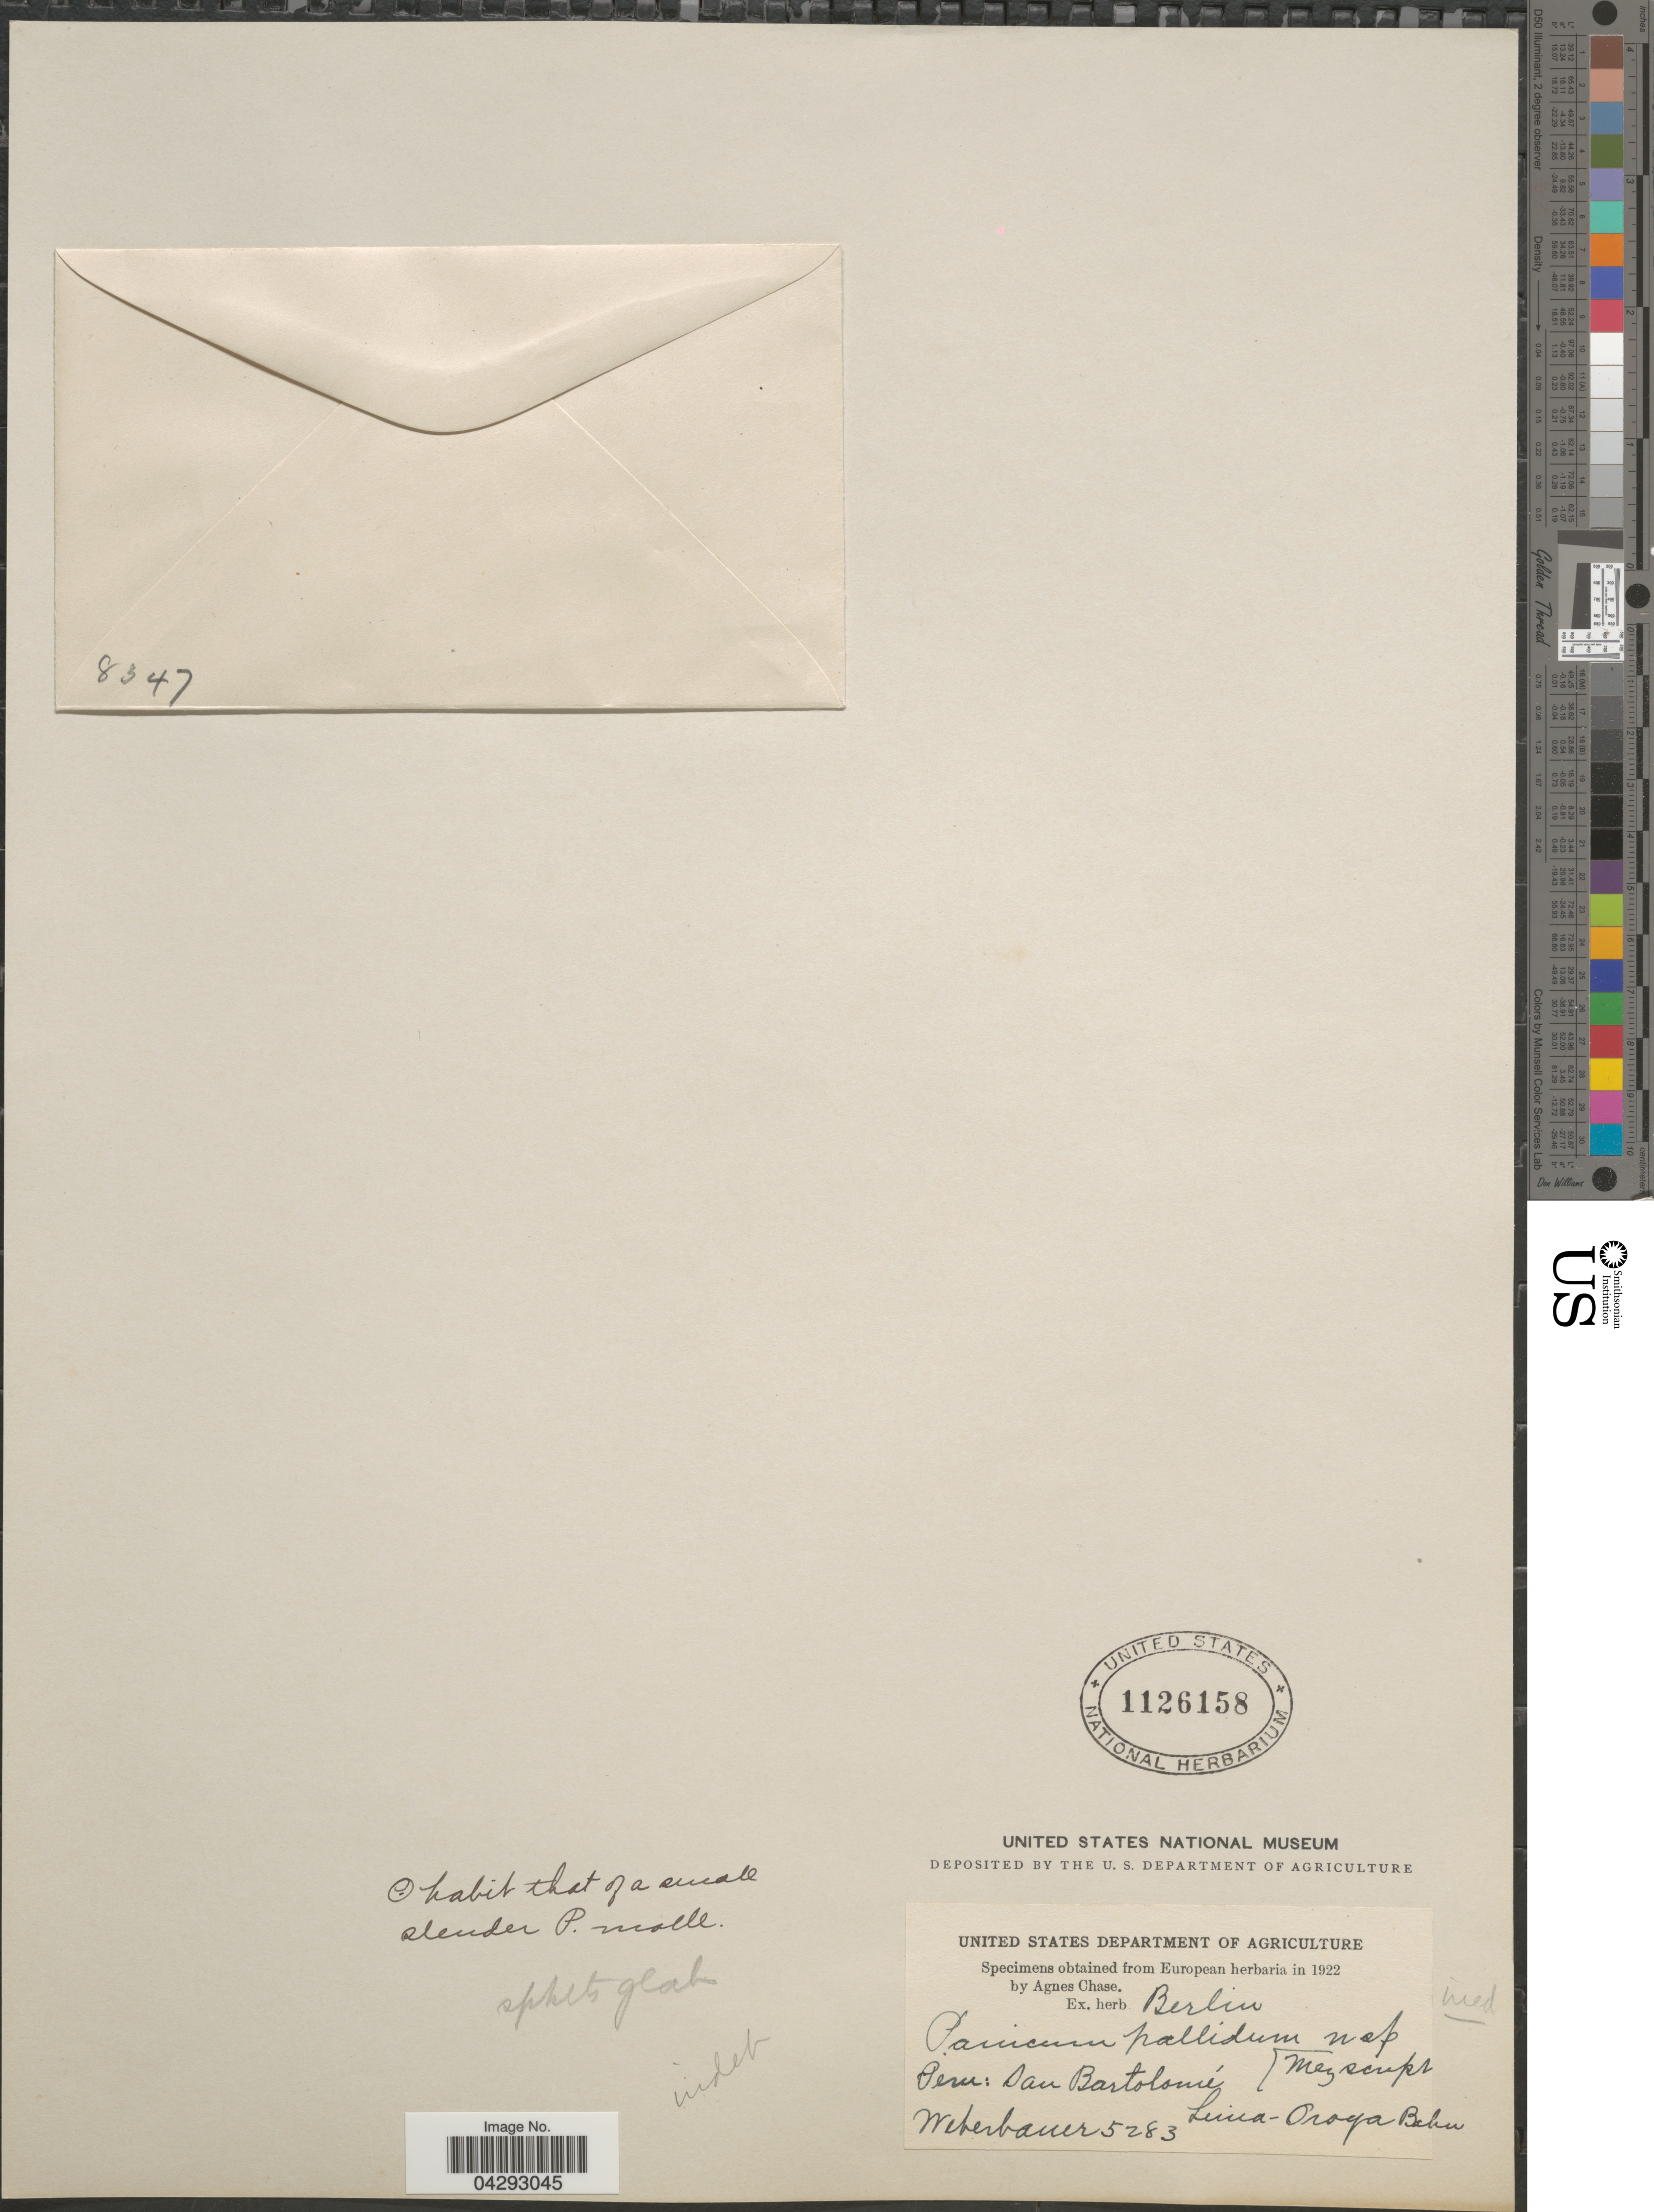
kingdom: Plantae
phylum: Tracheophyta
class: Liliopsida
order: Poales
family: Poaceae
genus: Urochloa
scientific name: Urochloa fusca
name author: (Sw.) B.F. Hansen & Wunderlin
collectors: Weberbauer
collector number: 5283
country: Peru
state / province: Lima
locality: San Bartolomé Lima-Oroya Behn.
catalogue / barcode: US 1126158